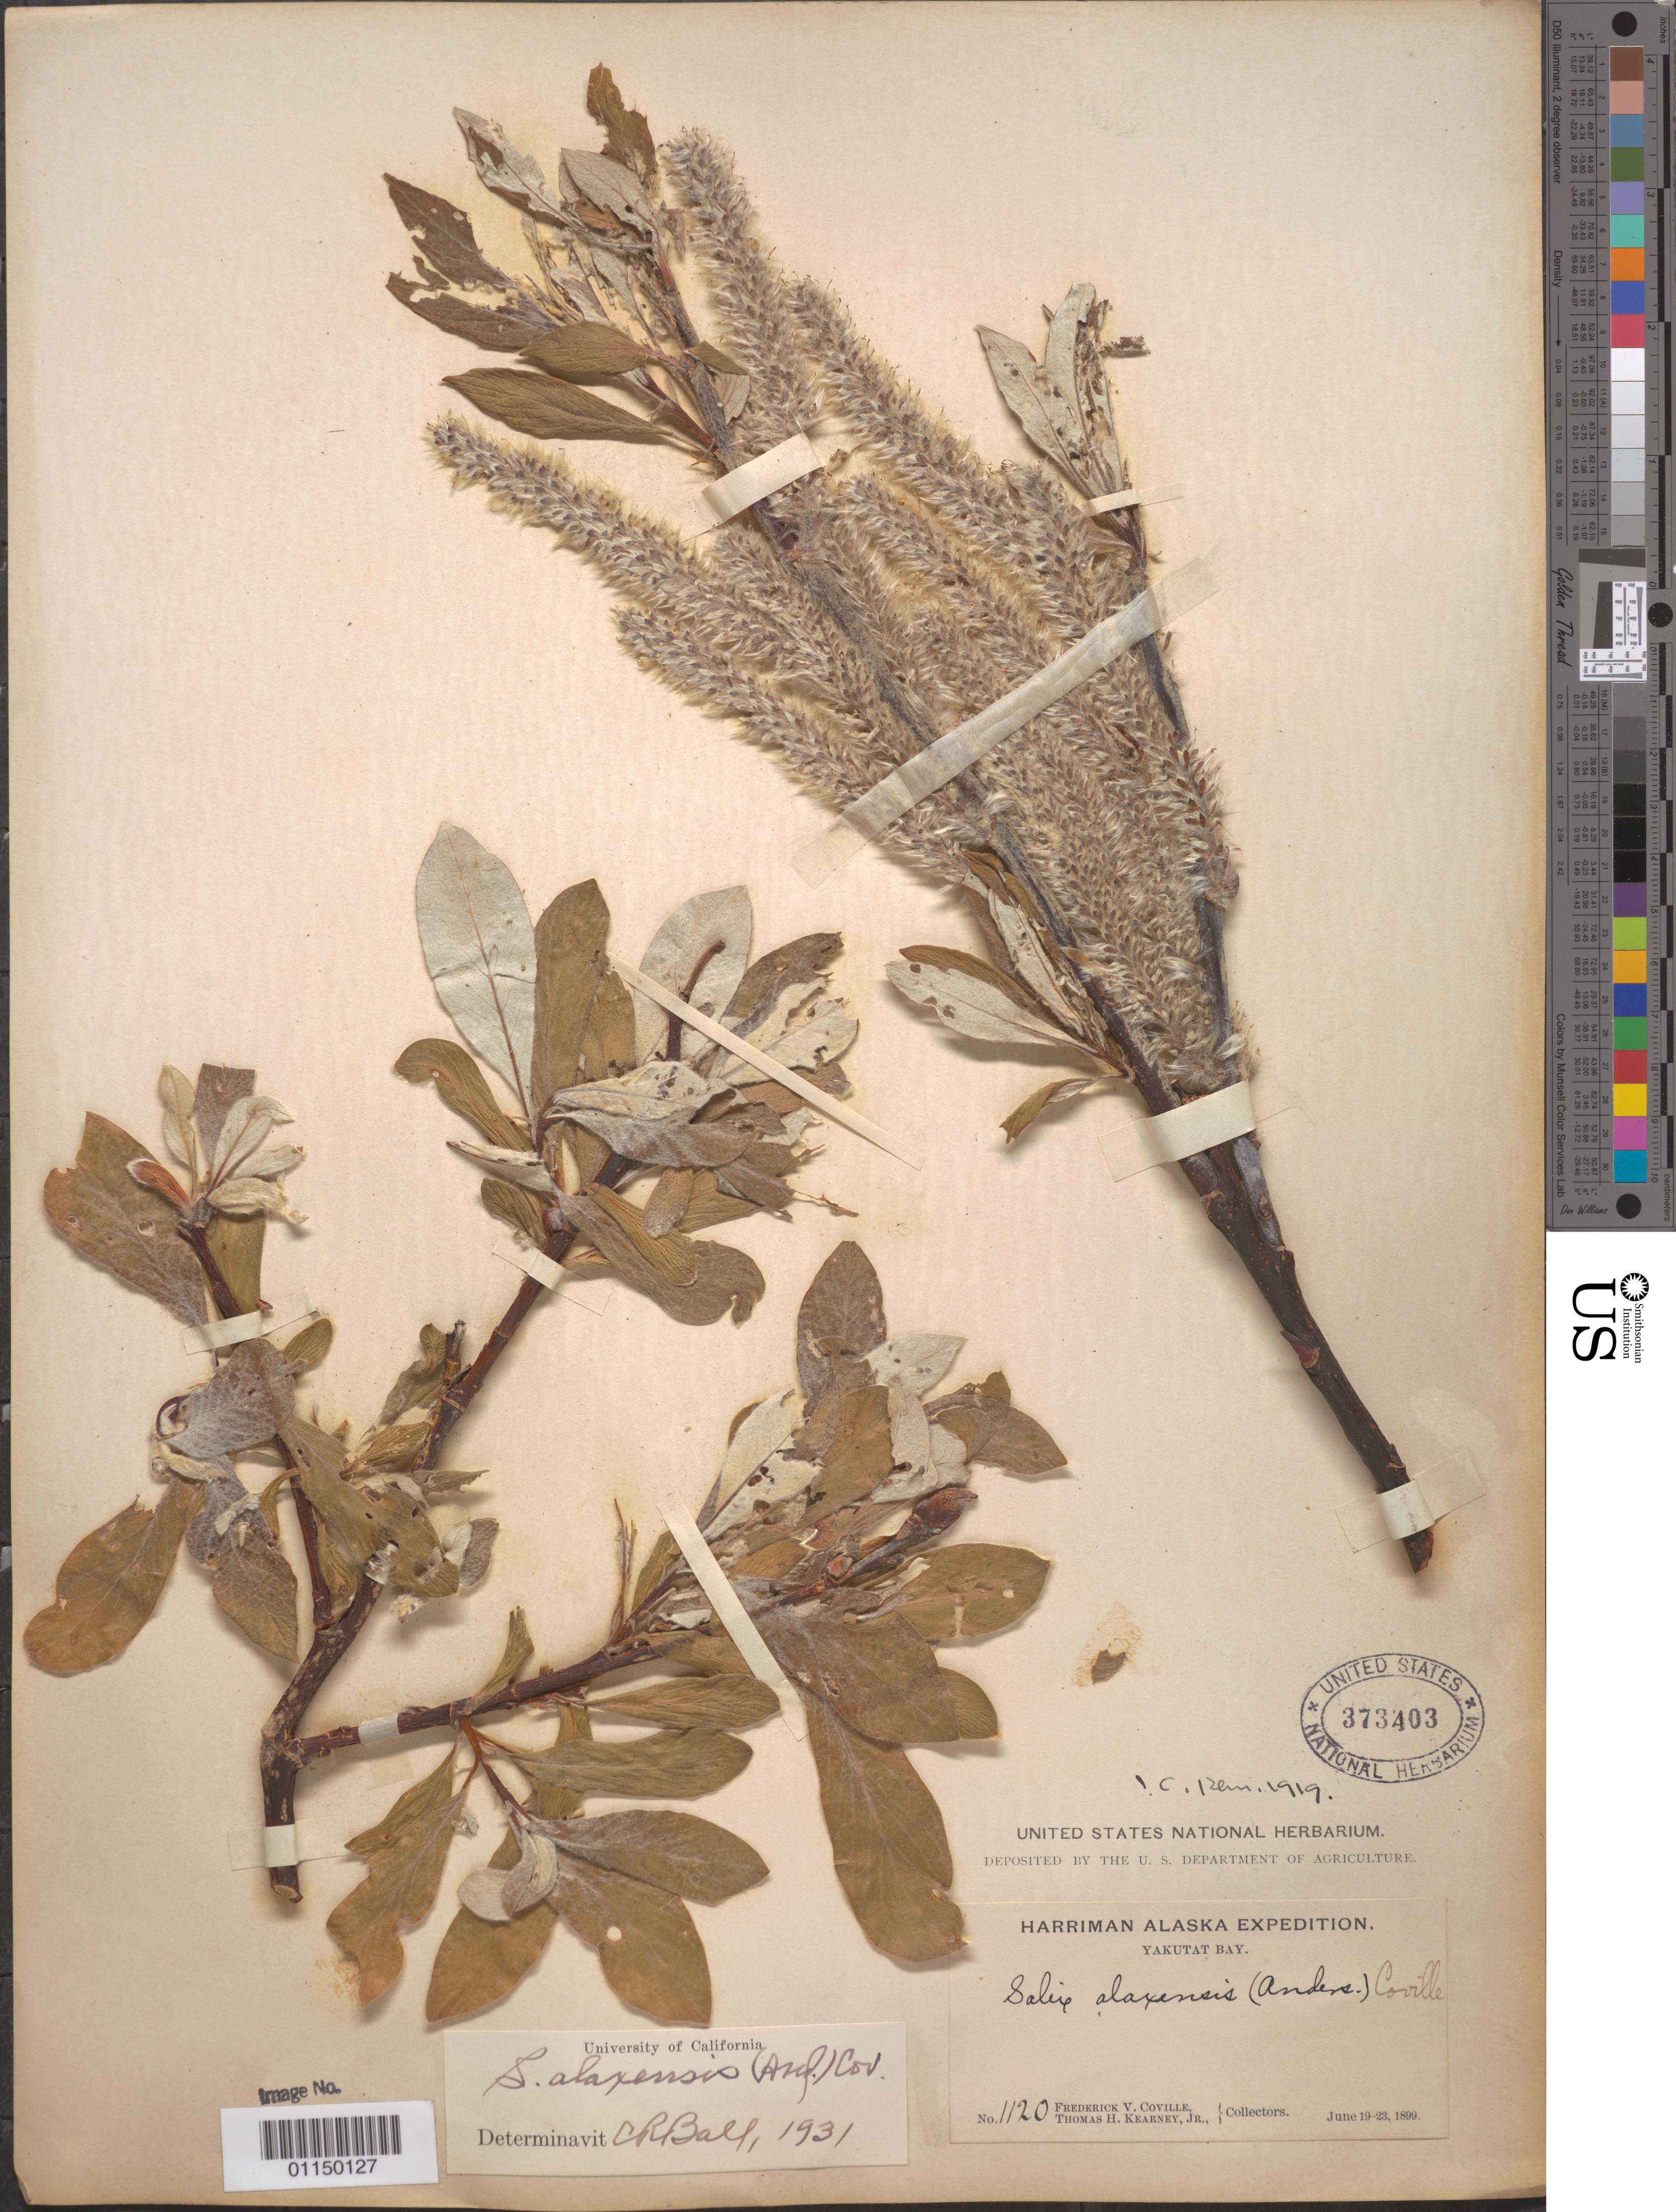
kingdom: Plantae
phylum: Tracheophyta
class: Magnoliopsida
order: Malpighiales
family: Salicaceae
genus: Salix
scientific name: Salix alaxensis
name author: (Andersson) Coville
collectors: F. V. Coville & T. H. Kearney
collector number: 1120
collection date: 1899-06-19/1899-06-23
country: United States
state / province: Alaska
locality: Yakutat Bay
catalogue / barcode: US 373403